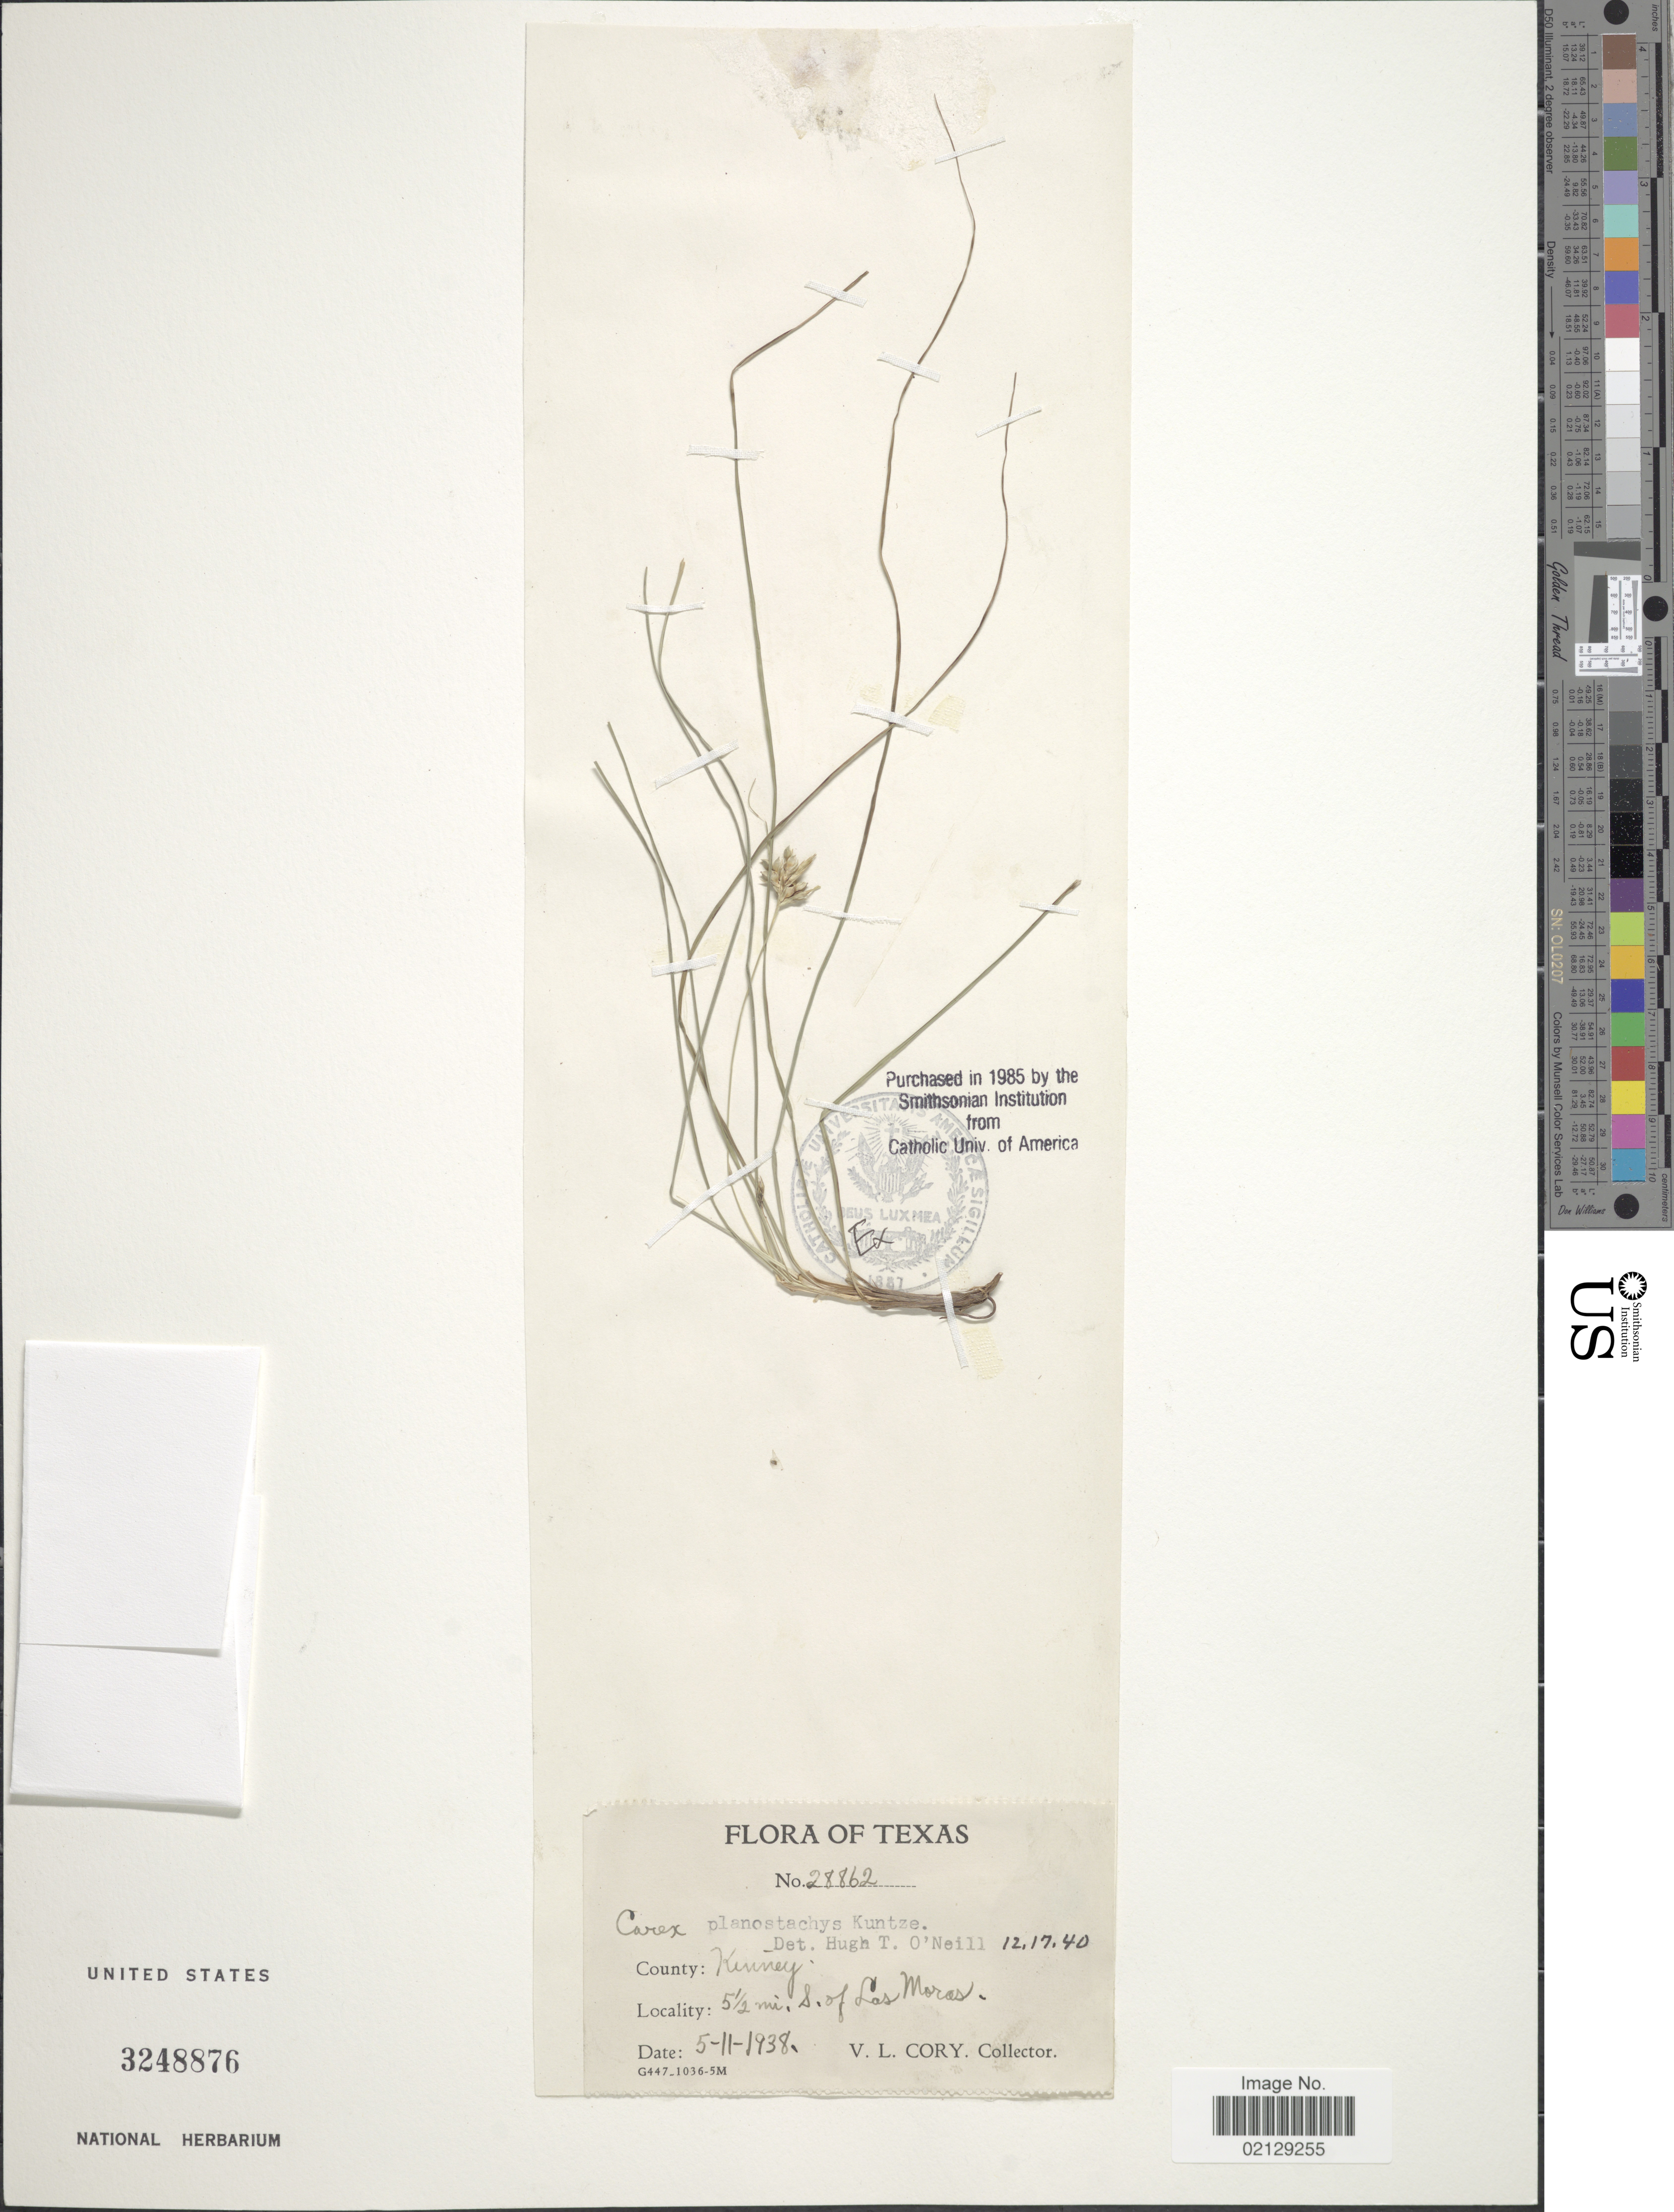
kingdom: Plantae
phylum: Tracheophyta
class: Liliopsida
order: Poales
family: Cyperaceae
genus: Carex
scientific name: Carex planostachys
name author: Kunze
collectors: V. Cory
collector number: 28862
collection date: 1938-05-11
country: United States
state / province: Texas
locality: County: Kenney, 5½ mi. S of Las Moras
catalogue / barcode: US 3248876